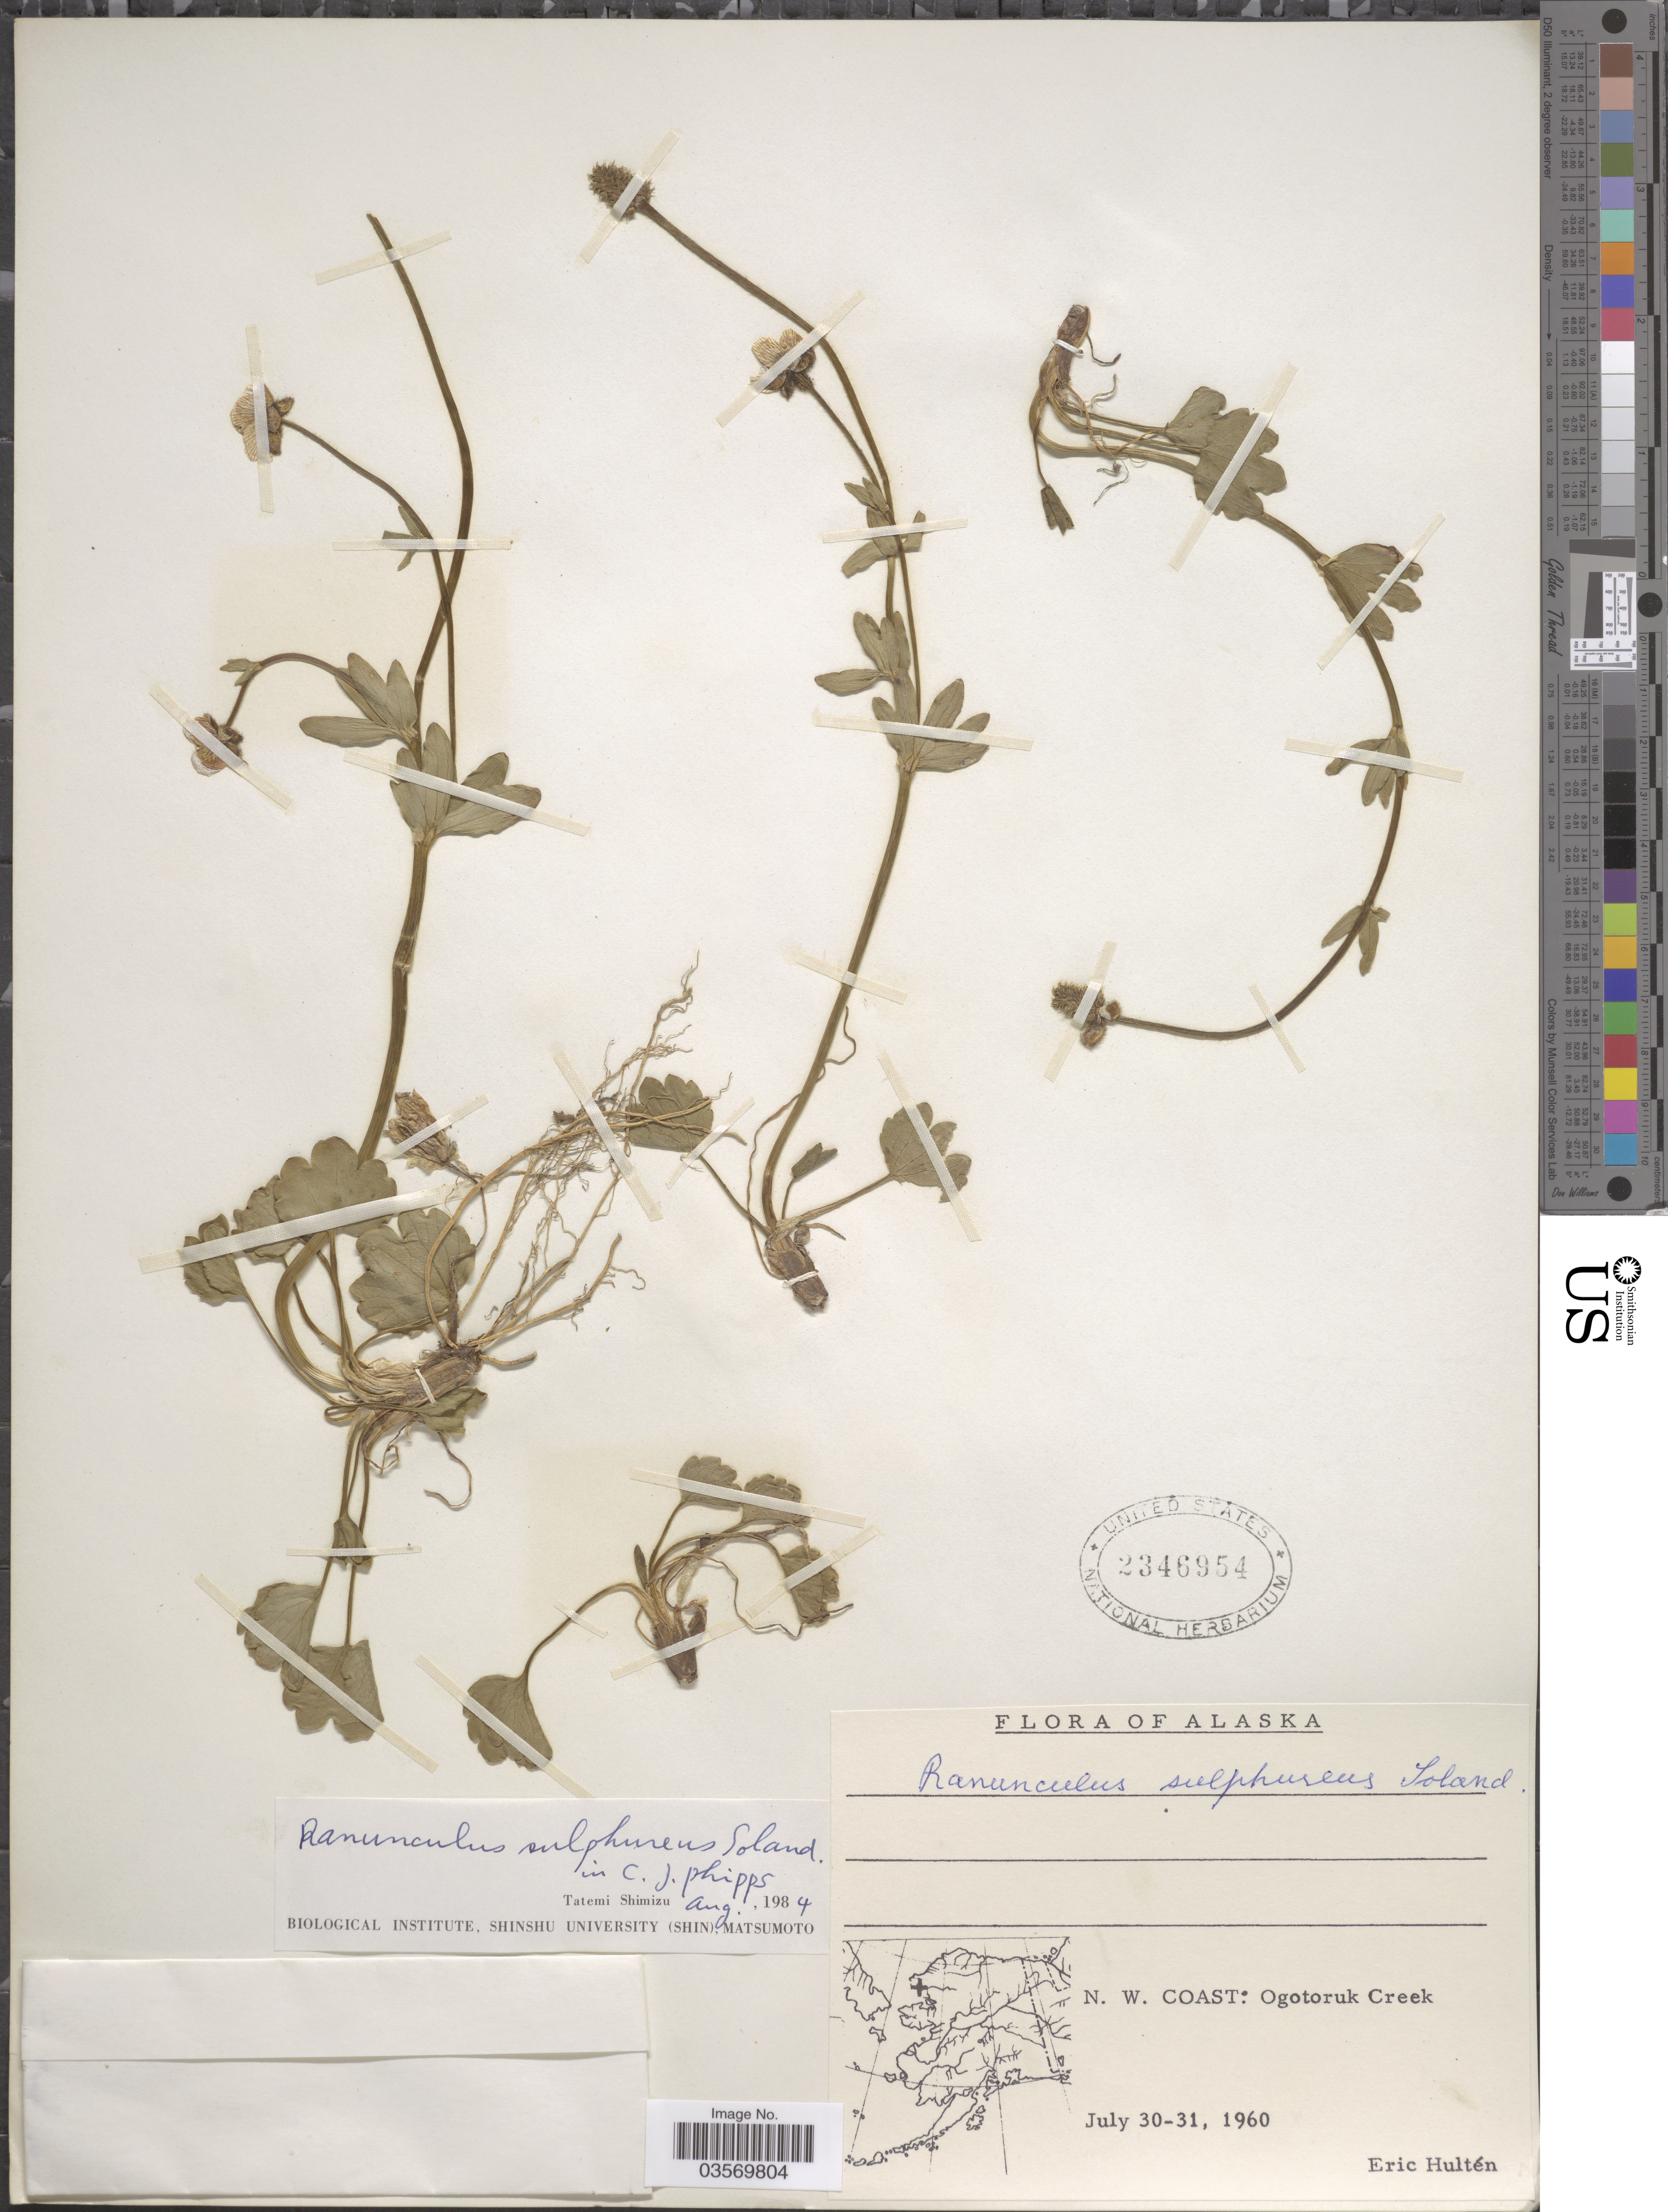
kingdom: Plantae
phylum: Tracheophyta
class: Magnoliopsida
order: Ranunculales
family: Ranunculaceae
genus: Ranunculus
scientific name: Ranunculus sulphureus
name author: Sol.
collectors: E. G. Hultén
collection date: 1960-07-30/1960-07-31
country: United States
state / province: Alaska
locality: N. W. Coast: Ogotoruk Creek.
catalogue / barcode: US 2346954